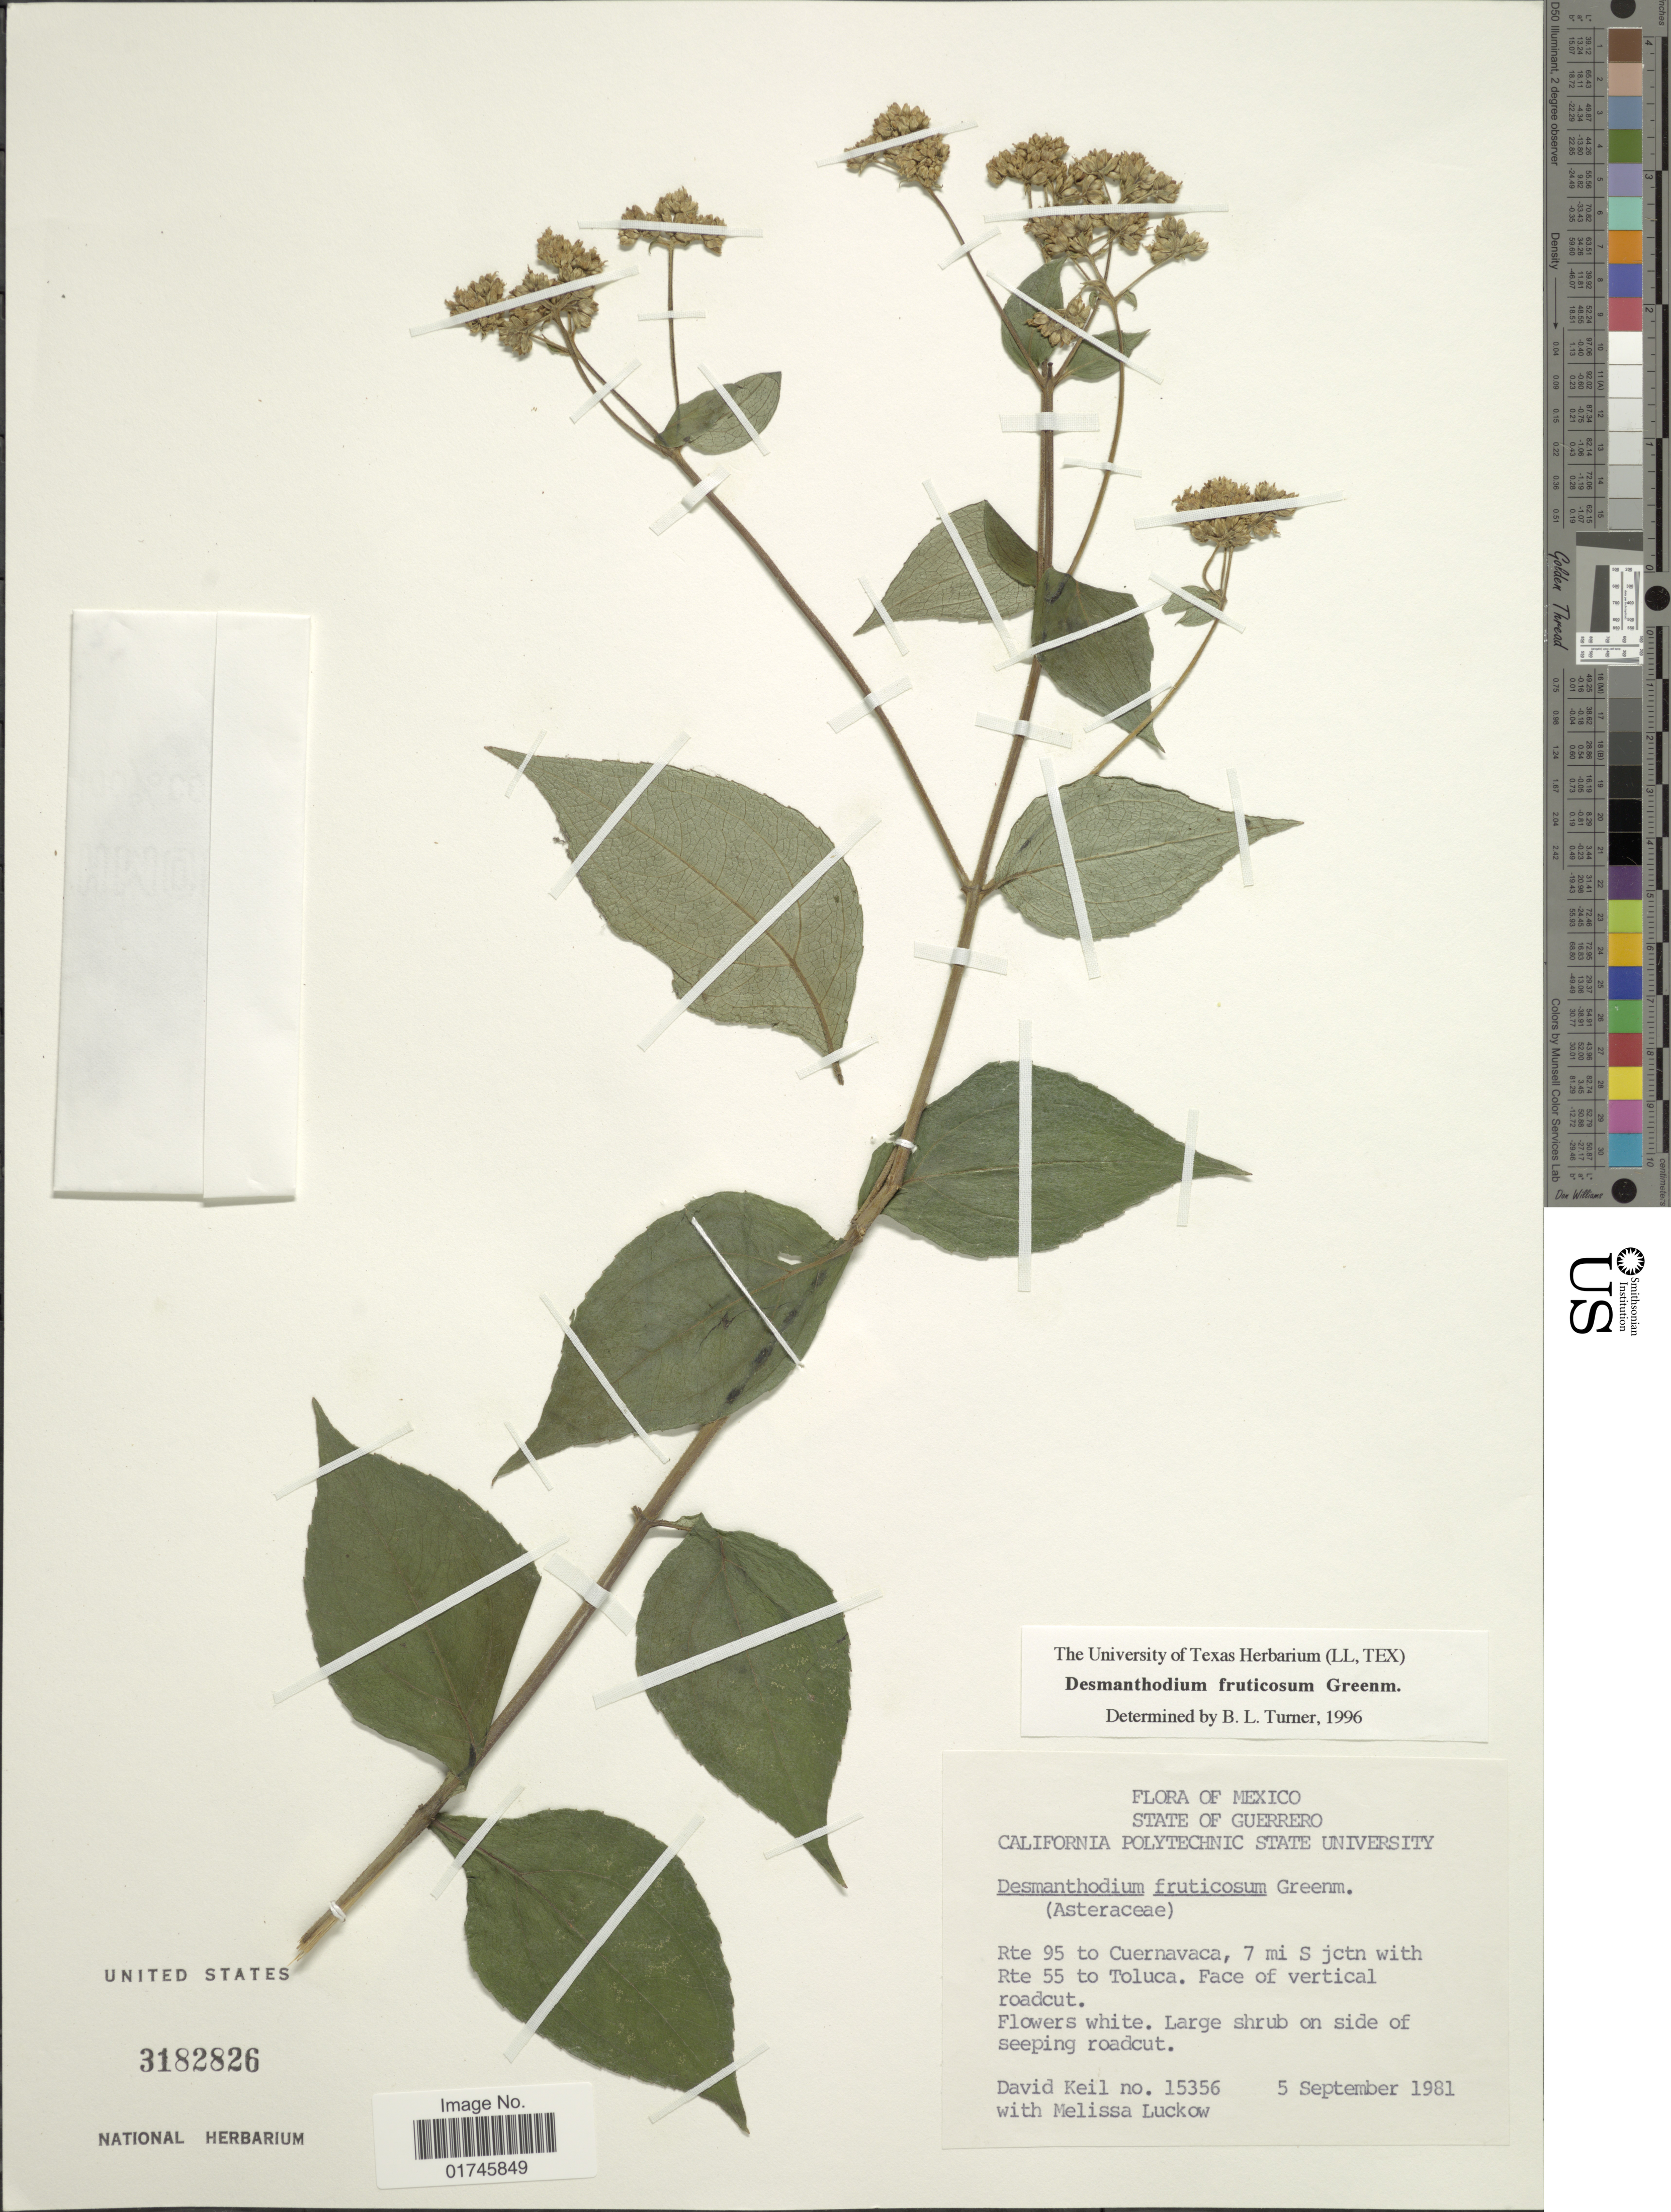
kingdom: Plantae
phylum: Tracheophyta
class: Magnoliopsida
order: Asterales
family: Asteraceae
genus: Desmanthodium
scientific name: Desmanthodium fruticosum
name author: Greenm.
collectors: D. J. Keil & M. A. Luckow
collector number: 15356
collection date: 1981-09-05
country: Mexico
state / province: Guerrero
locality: Rte 95 to Cuernavaca, 7 mi S jctn wirth Rte 55 to Toluca. Face of vertical roadcut.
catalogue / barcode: US 3182826